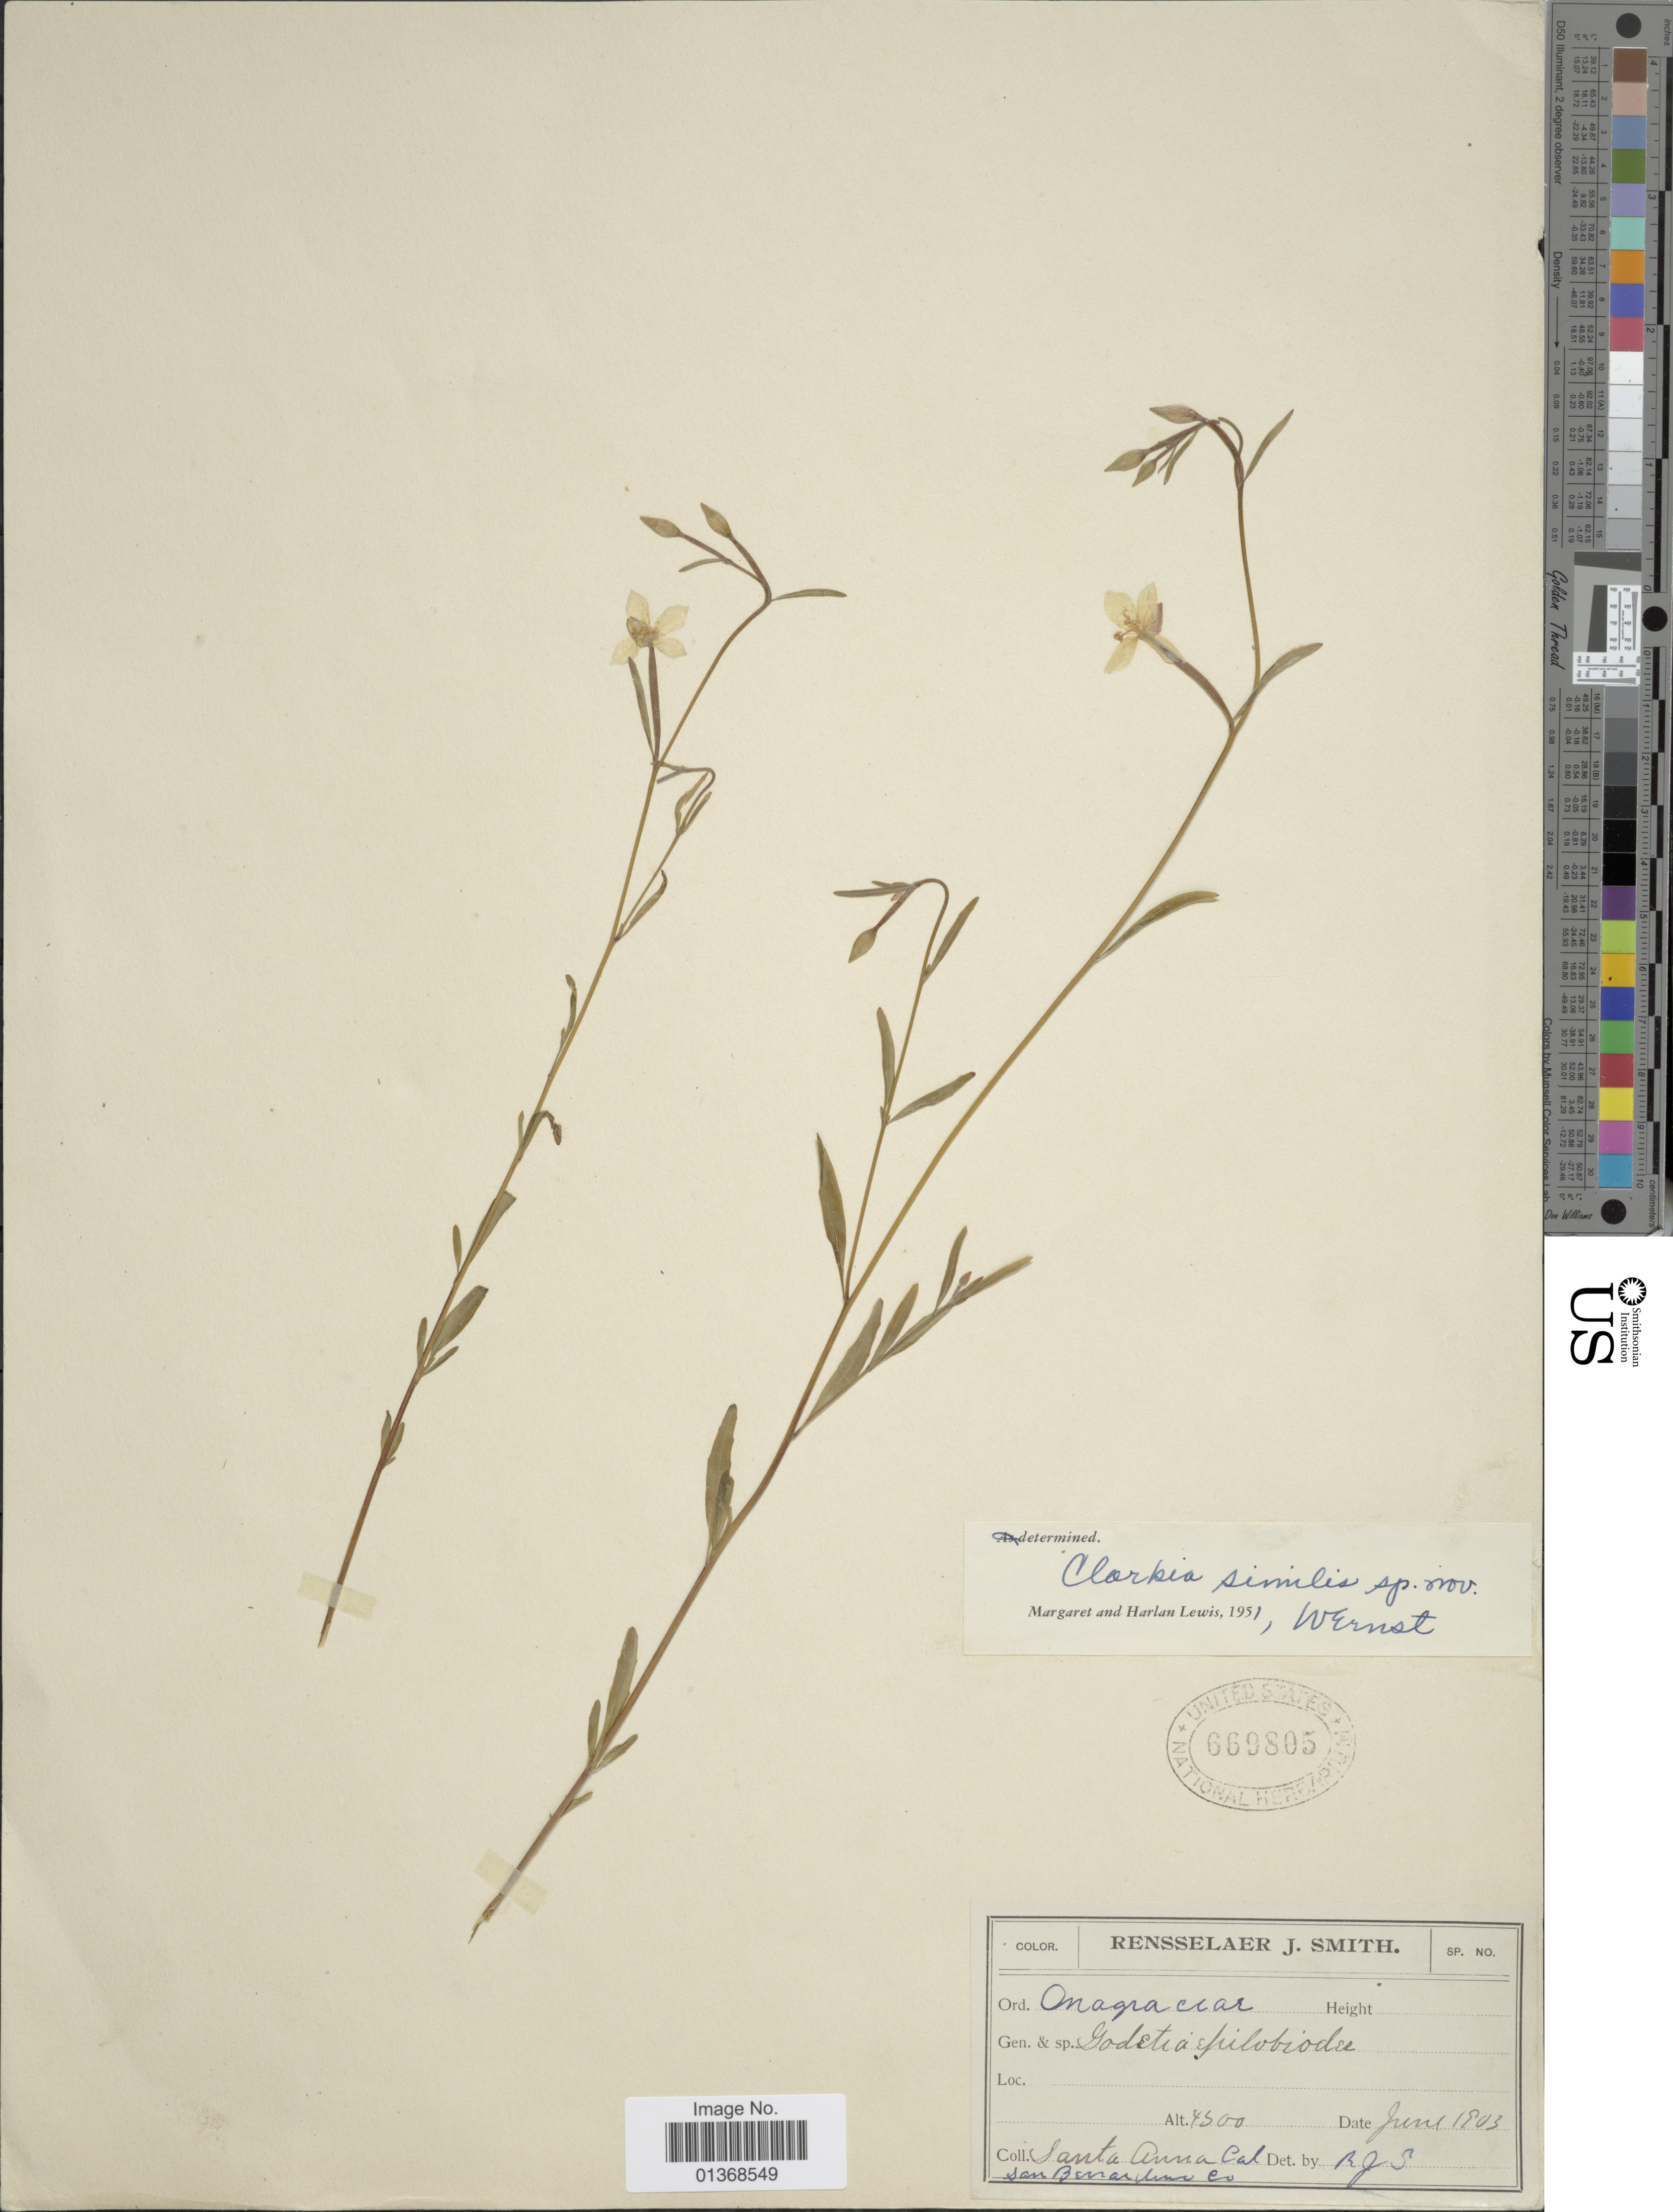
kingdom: Plantae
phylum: Tracheophyta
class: Magnoliopsida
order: Myrtales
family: Onagraceae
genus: Clarkia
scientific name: Clarkia similis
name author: F. H. Lewis & W.R. Ernst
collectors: R. J. Smith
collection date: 1903-06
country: United States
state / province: California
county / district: San Bernardino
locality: Santa Anna, San Bernardino Co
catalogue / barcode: US 669805